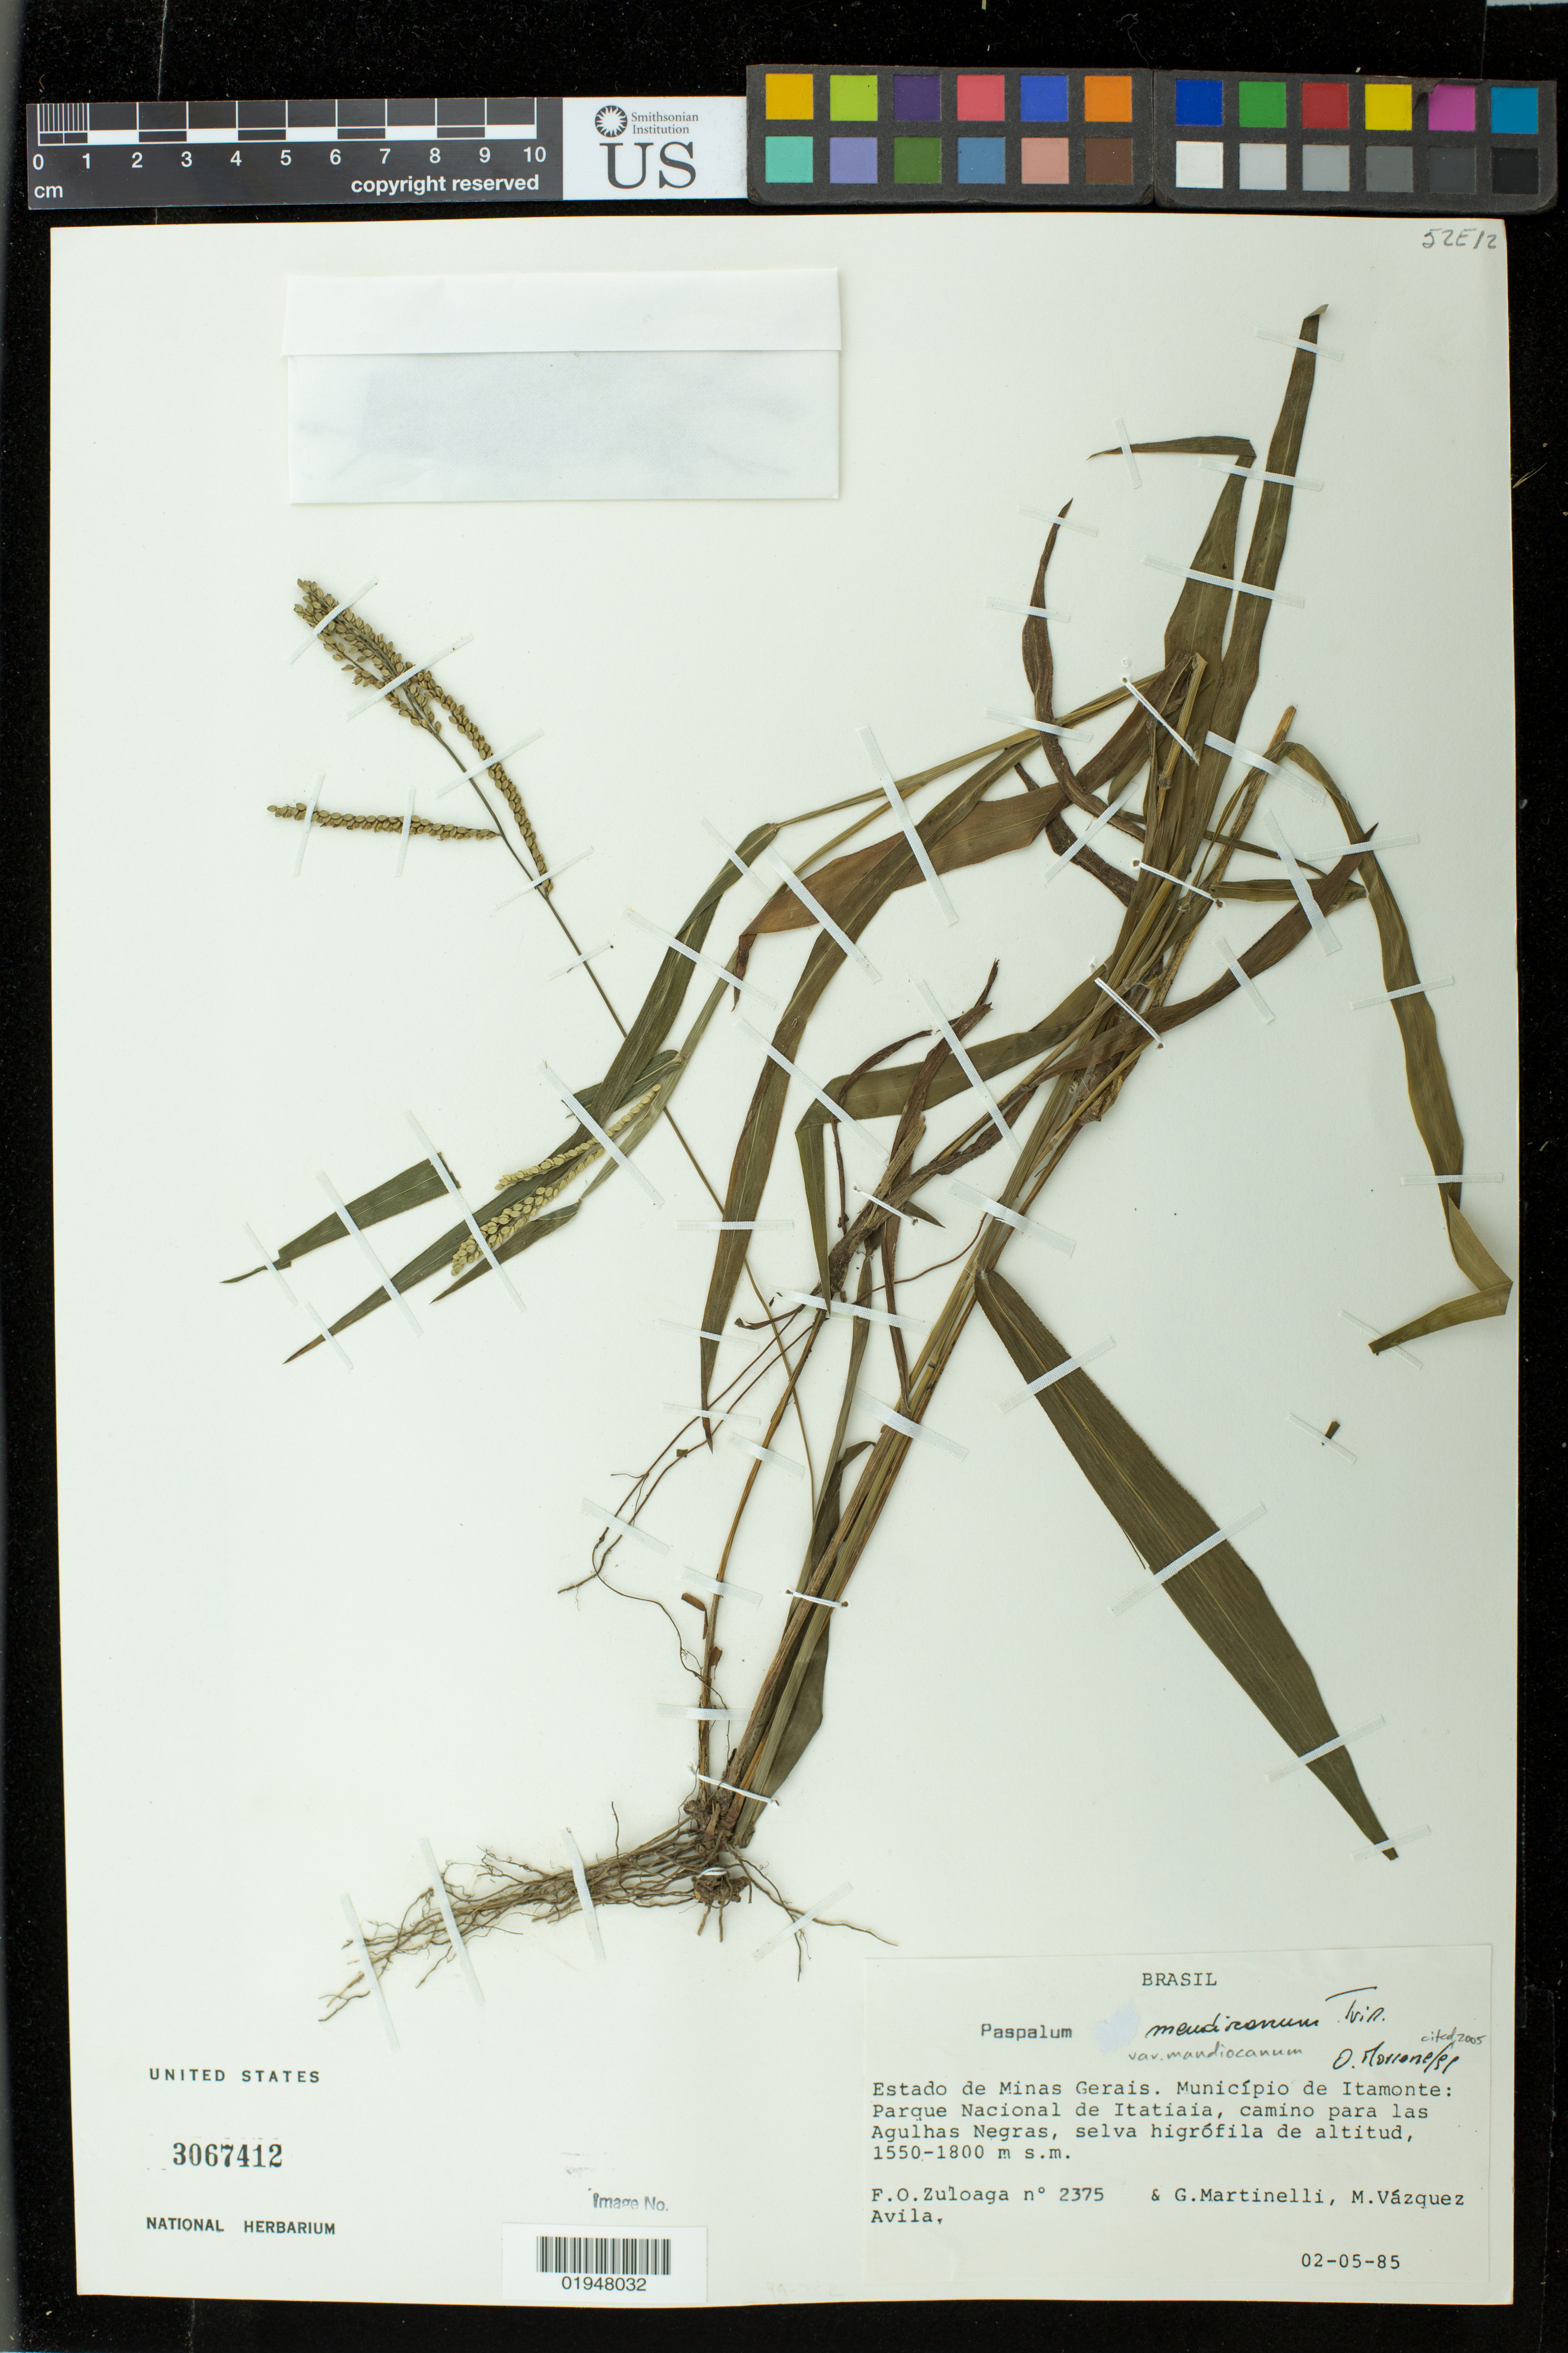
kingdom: Plantae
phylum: Tracheophyta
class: Liliopsida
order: Poales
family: Poaceae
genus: Paspalum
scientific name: Paspalum mandiocanum var. mandiocanum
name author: Trin.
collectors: F. O. Zuloaga, G. Martinelli & M. Avila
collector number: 2375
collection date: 1985-05-02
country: Brazil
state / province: Minas Gerais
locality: Municipio de Itamonte: Parque Nacional de Itatiaia, camino para las Agulhas Negras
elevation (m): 1550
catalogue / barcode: US 3067412